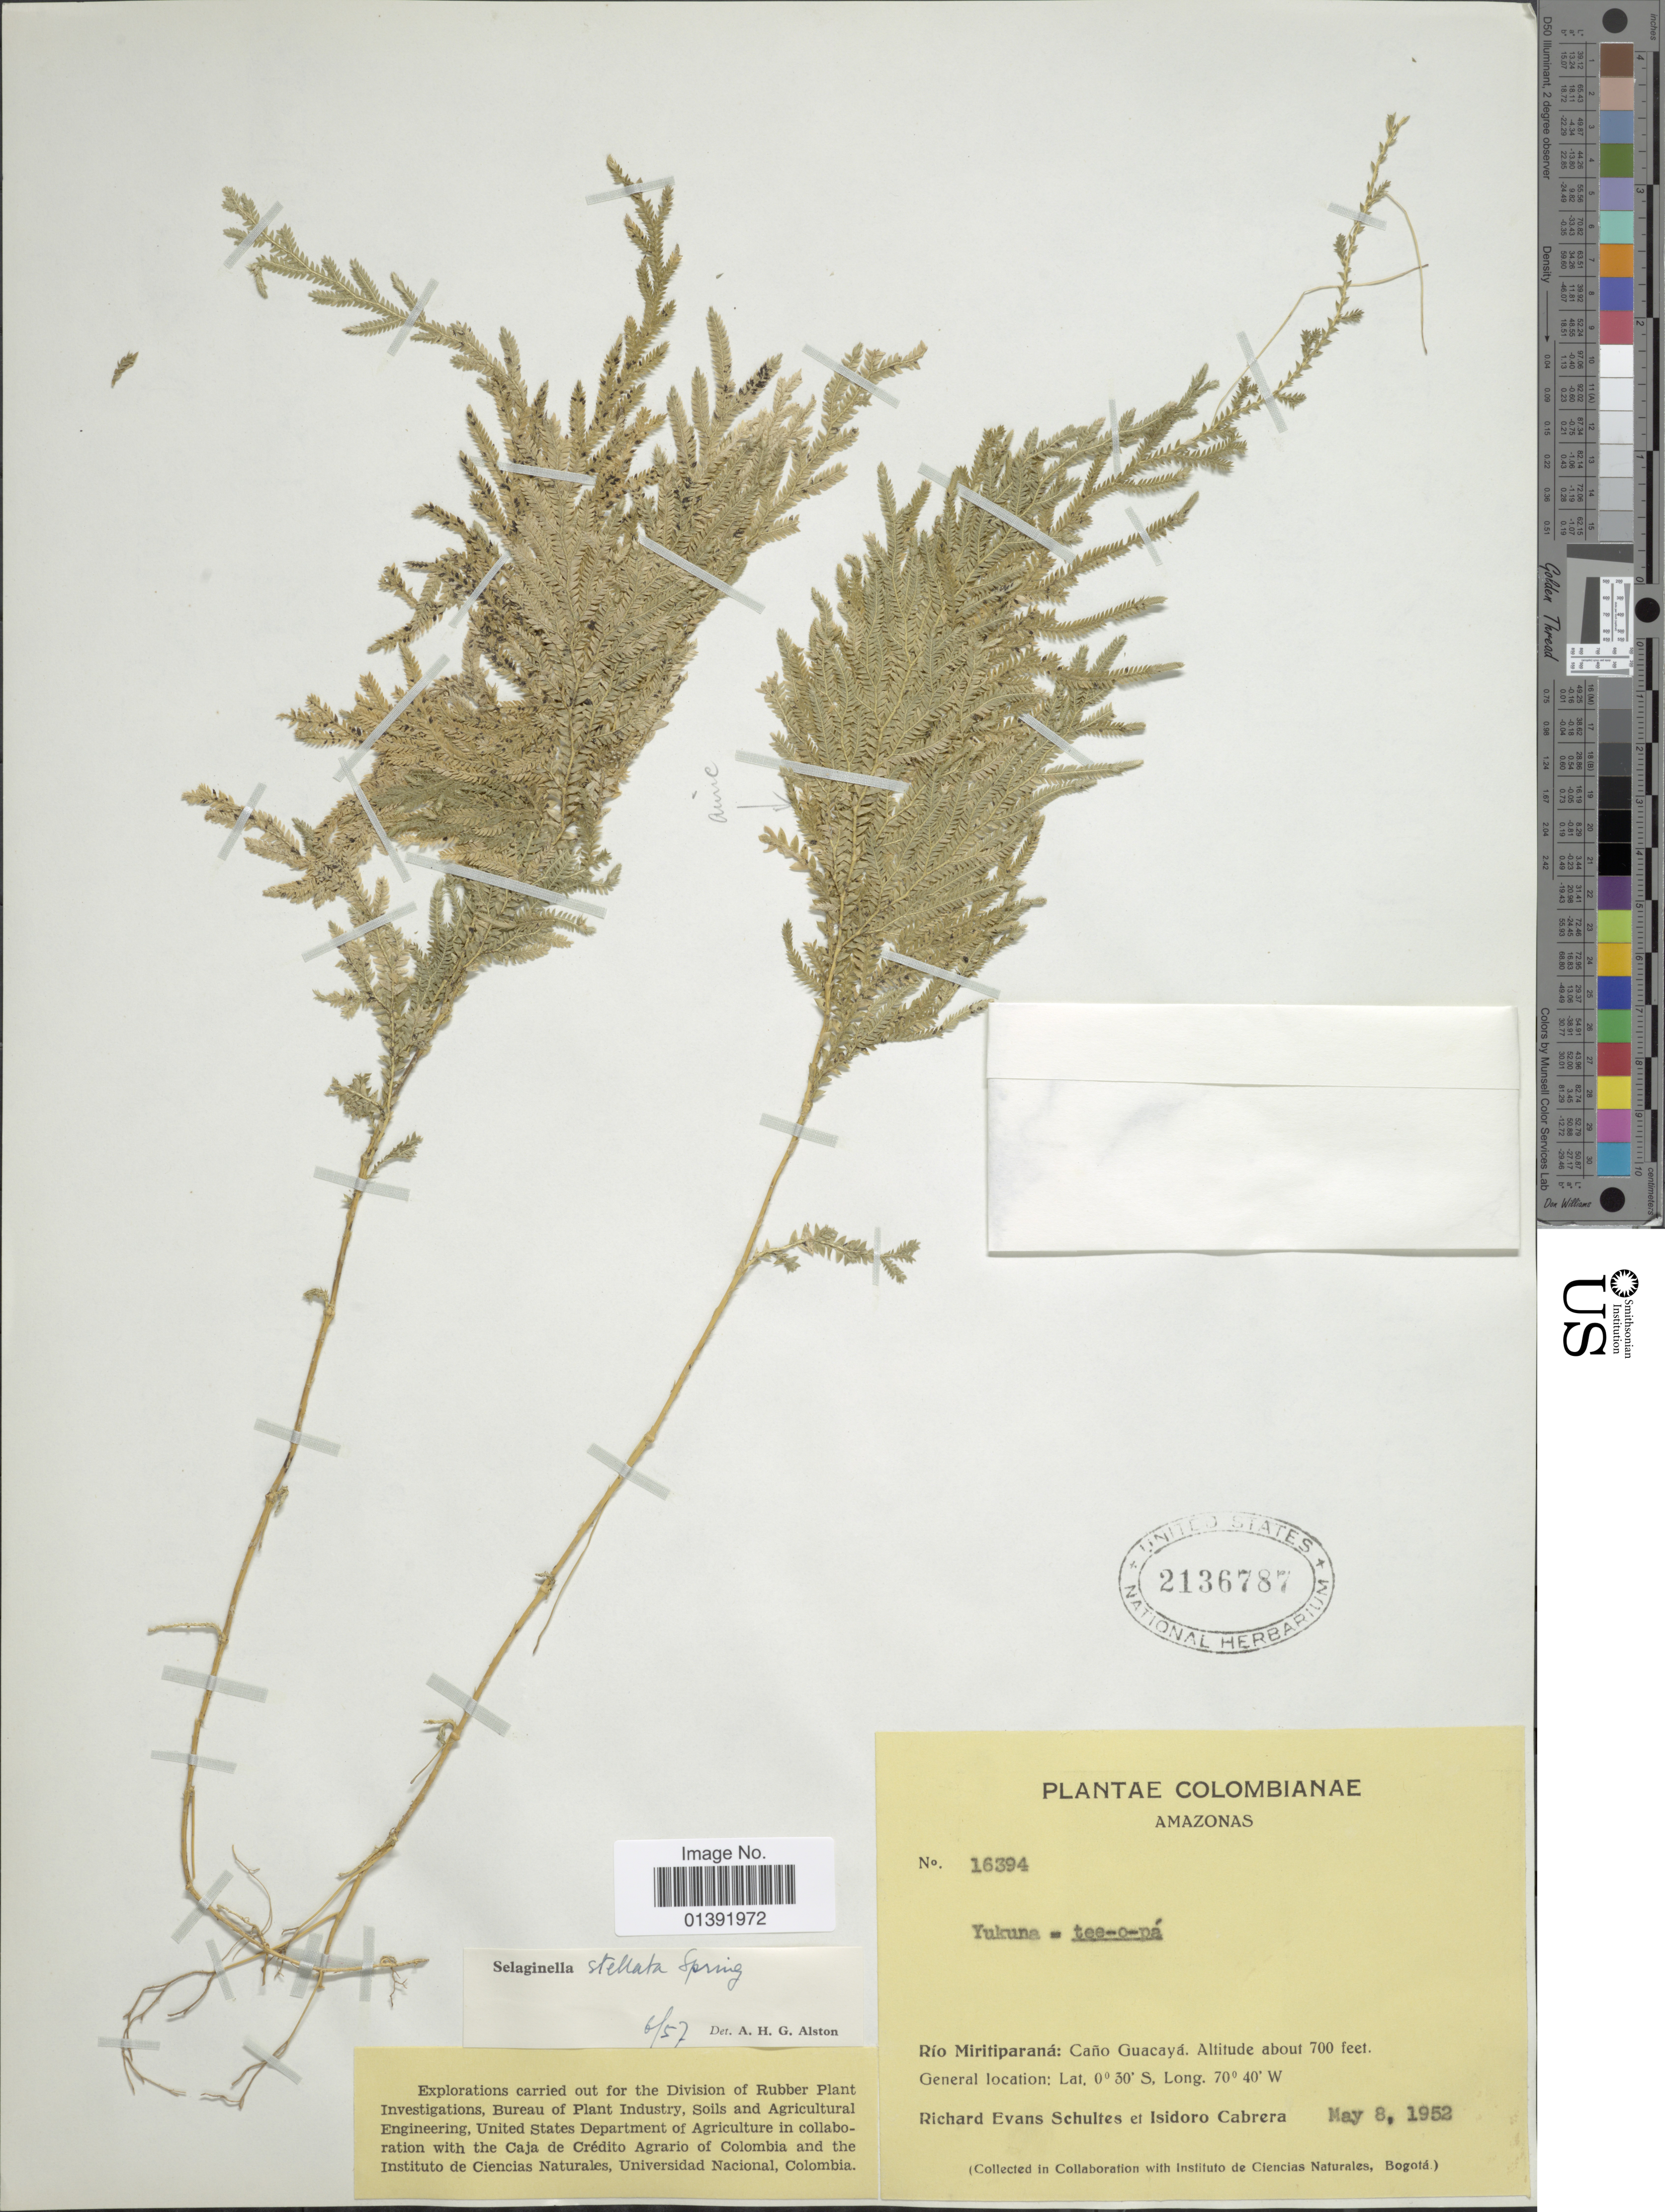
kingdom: Plantae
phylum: Tracheophyta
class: Lycopodiopsida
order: Selaginellales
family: Selaginellaceae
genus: Selaginella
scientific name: Selaginella stellata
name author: Spring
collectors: R. E. Schultes & I. Cabrera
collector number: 16394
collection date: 1952-05-08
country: Colombia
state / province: Amazonas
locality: Rio Miritiparaná: Caño Guacayá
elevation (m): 213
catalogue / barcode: US 2136787